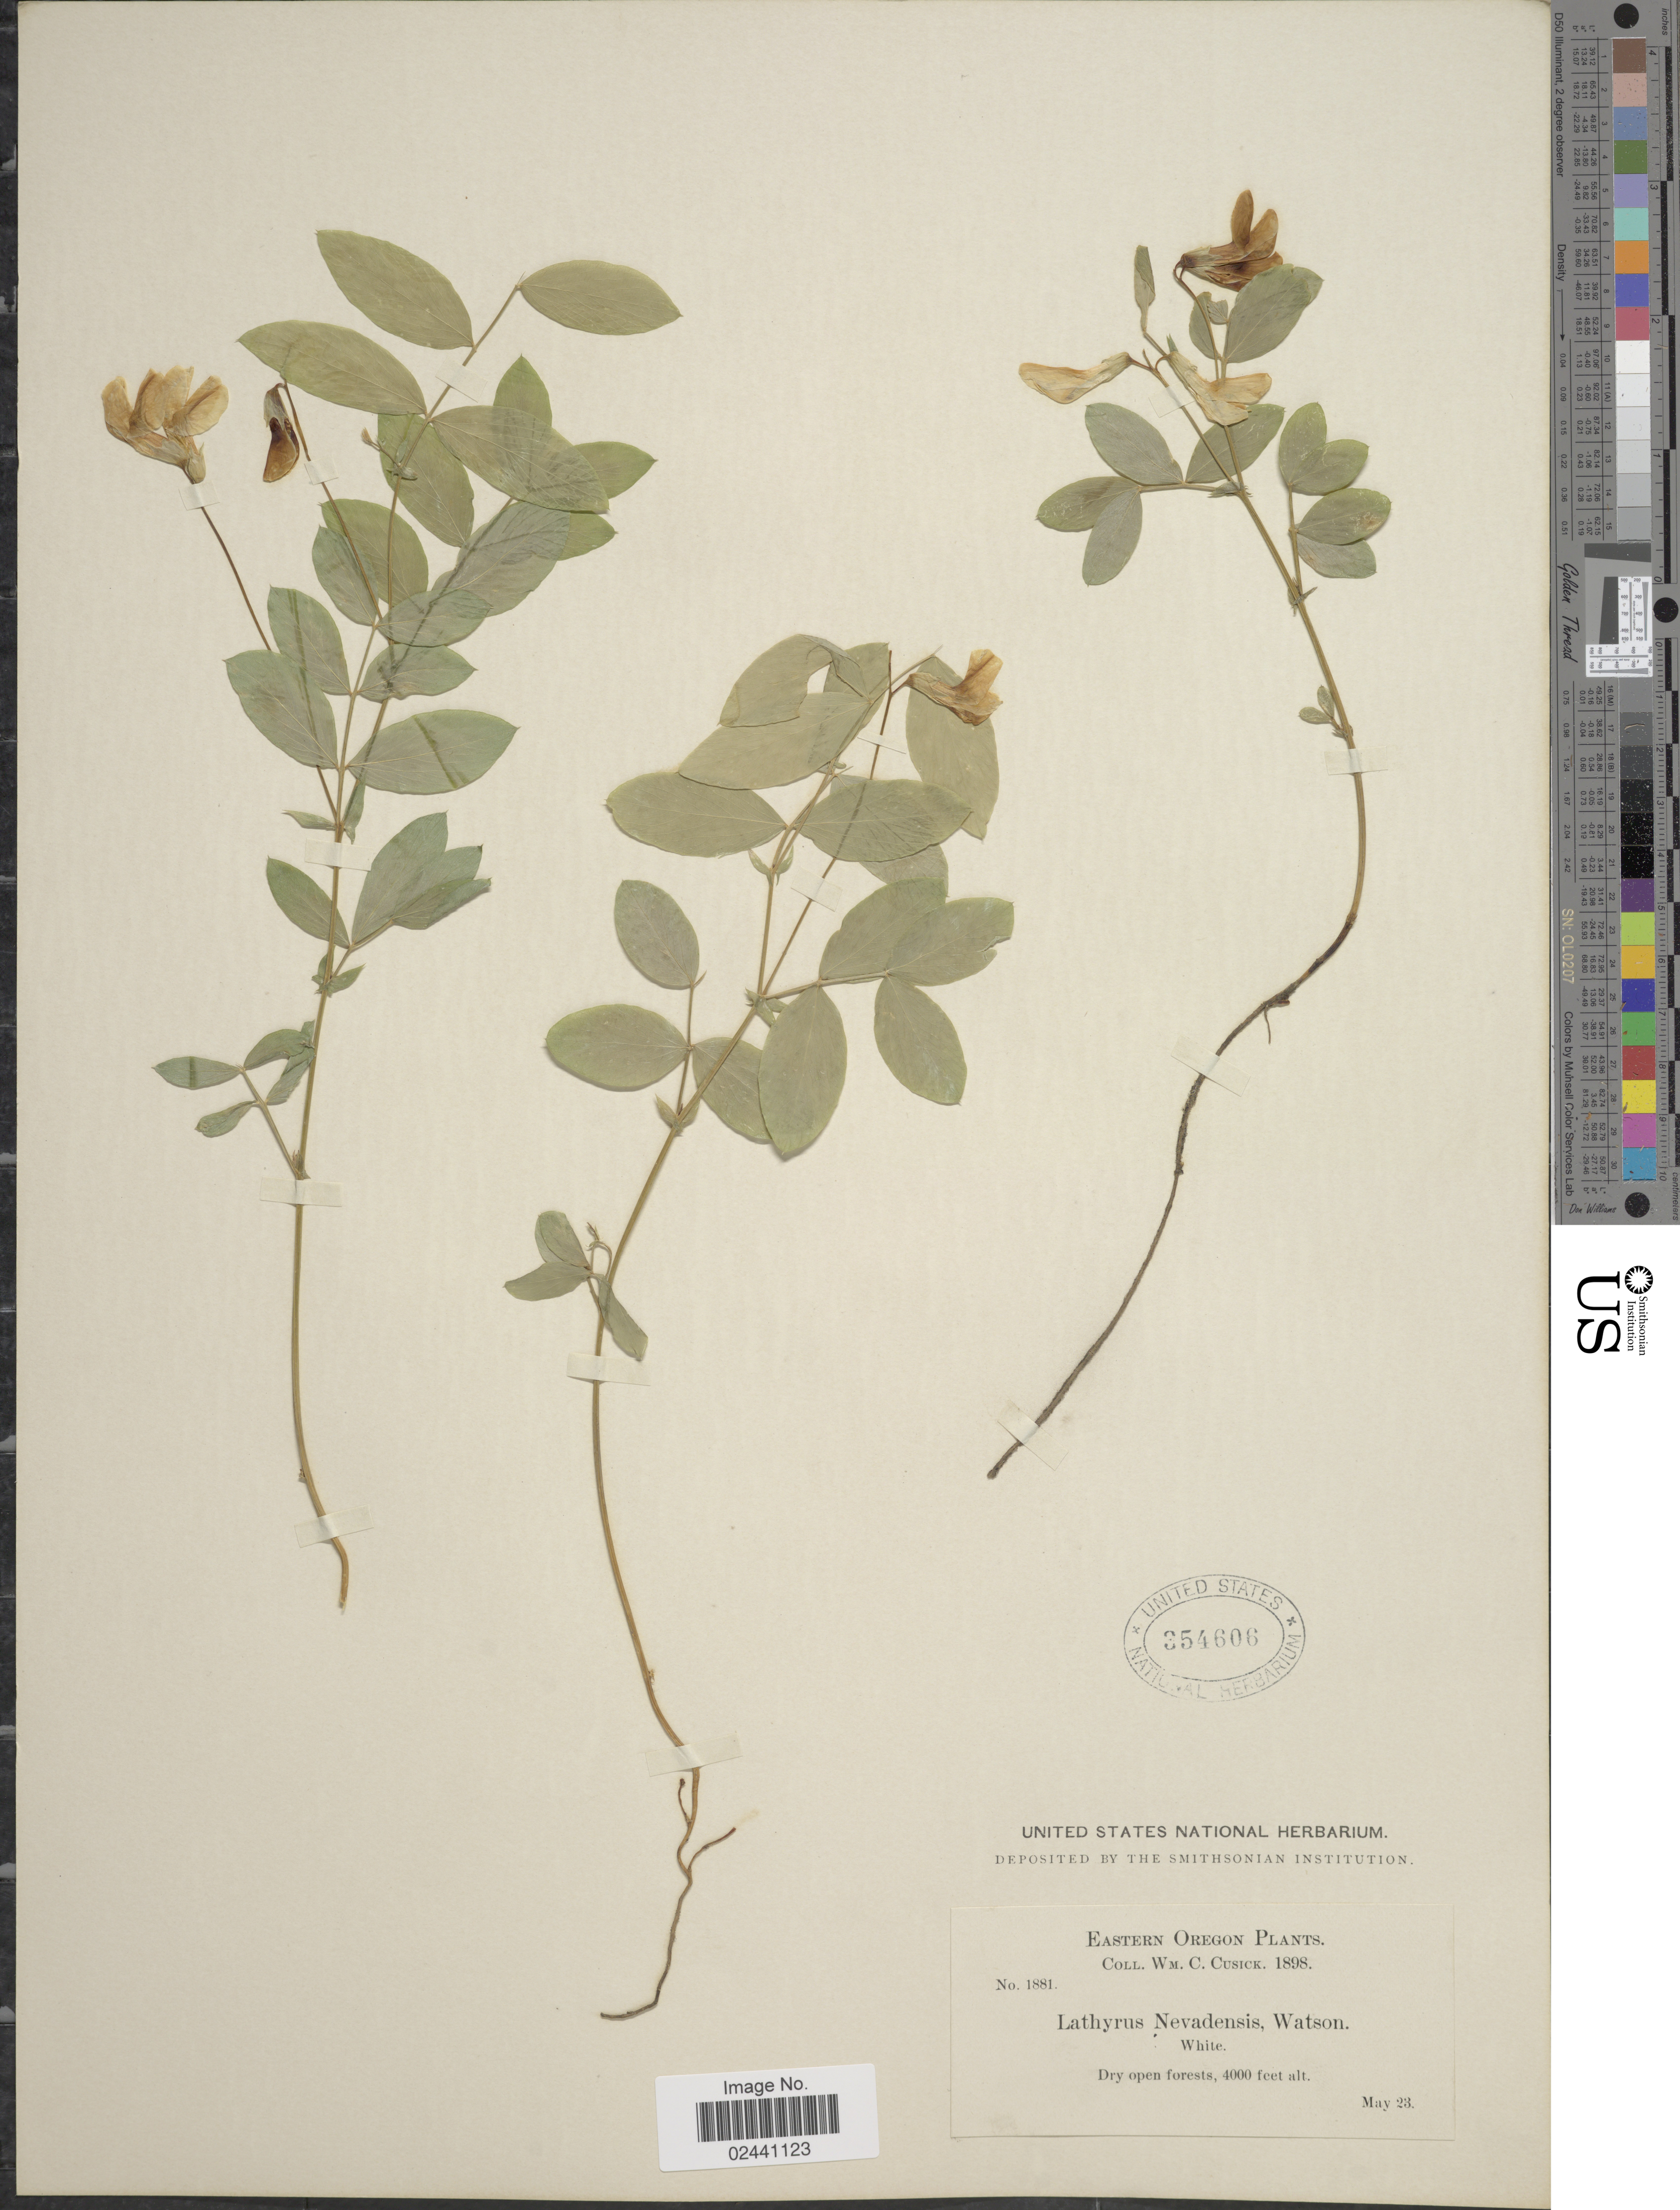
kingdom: Plantae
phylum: Tracheophyta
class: Magnoliopsida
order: Fabales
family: Fabaceae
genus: Lathyrus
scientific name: Lathyrus nevadensis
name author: S. Watson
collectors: W. C. Cusick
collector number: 1881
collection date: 1898-05-23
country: United States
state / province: Oregon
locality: Eastern Oregon. White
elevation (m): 1219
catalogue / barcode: US 354606